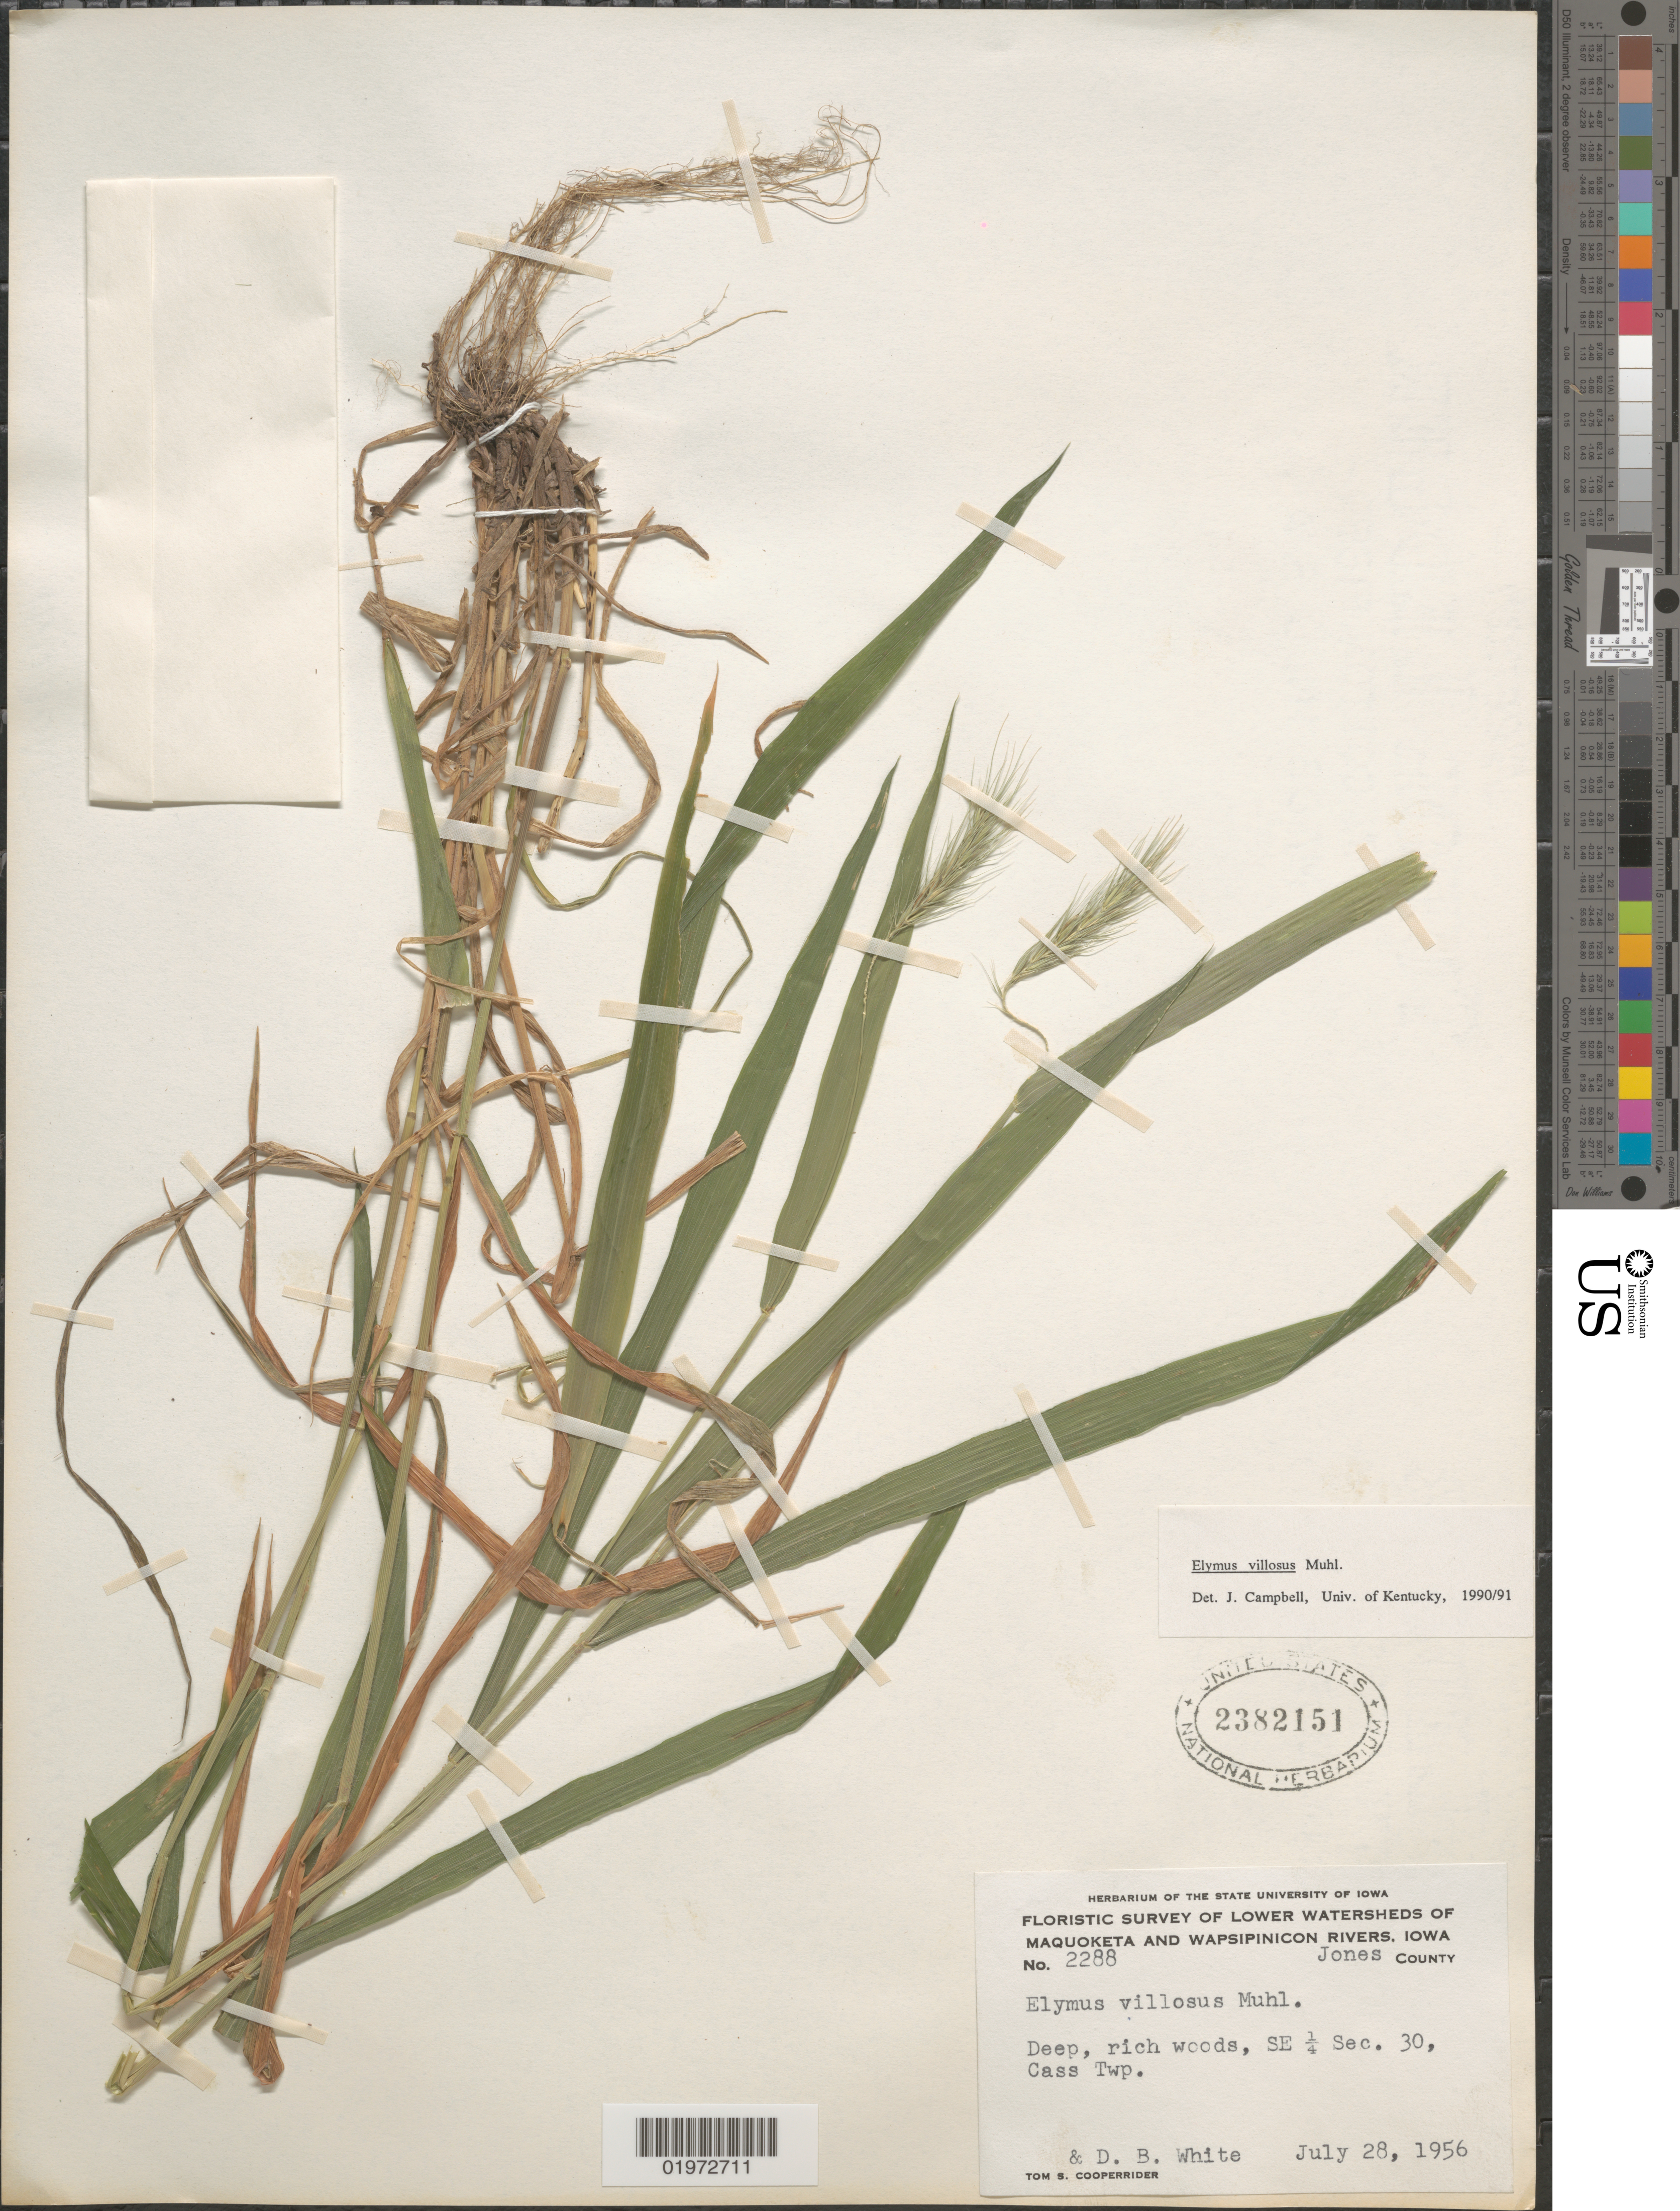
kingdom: Plantae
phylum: Tracheophyta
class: Liliopsida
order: Poales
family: Poaceae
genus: Elymus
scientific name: Elymus villosus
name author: Muhl. ex Willd.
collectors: T. S. Cooperrider & D. White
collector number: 2288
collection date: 1956-07-28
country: United States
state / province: Iowa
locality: Floristic Survey of Lower Watersheds of Maquoketa and Wapsipinicon Rivers. Jones County. Deep, rich woods, SE ¼ Sec. 30, Cass Twp.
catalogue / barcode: US 2382151